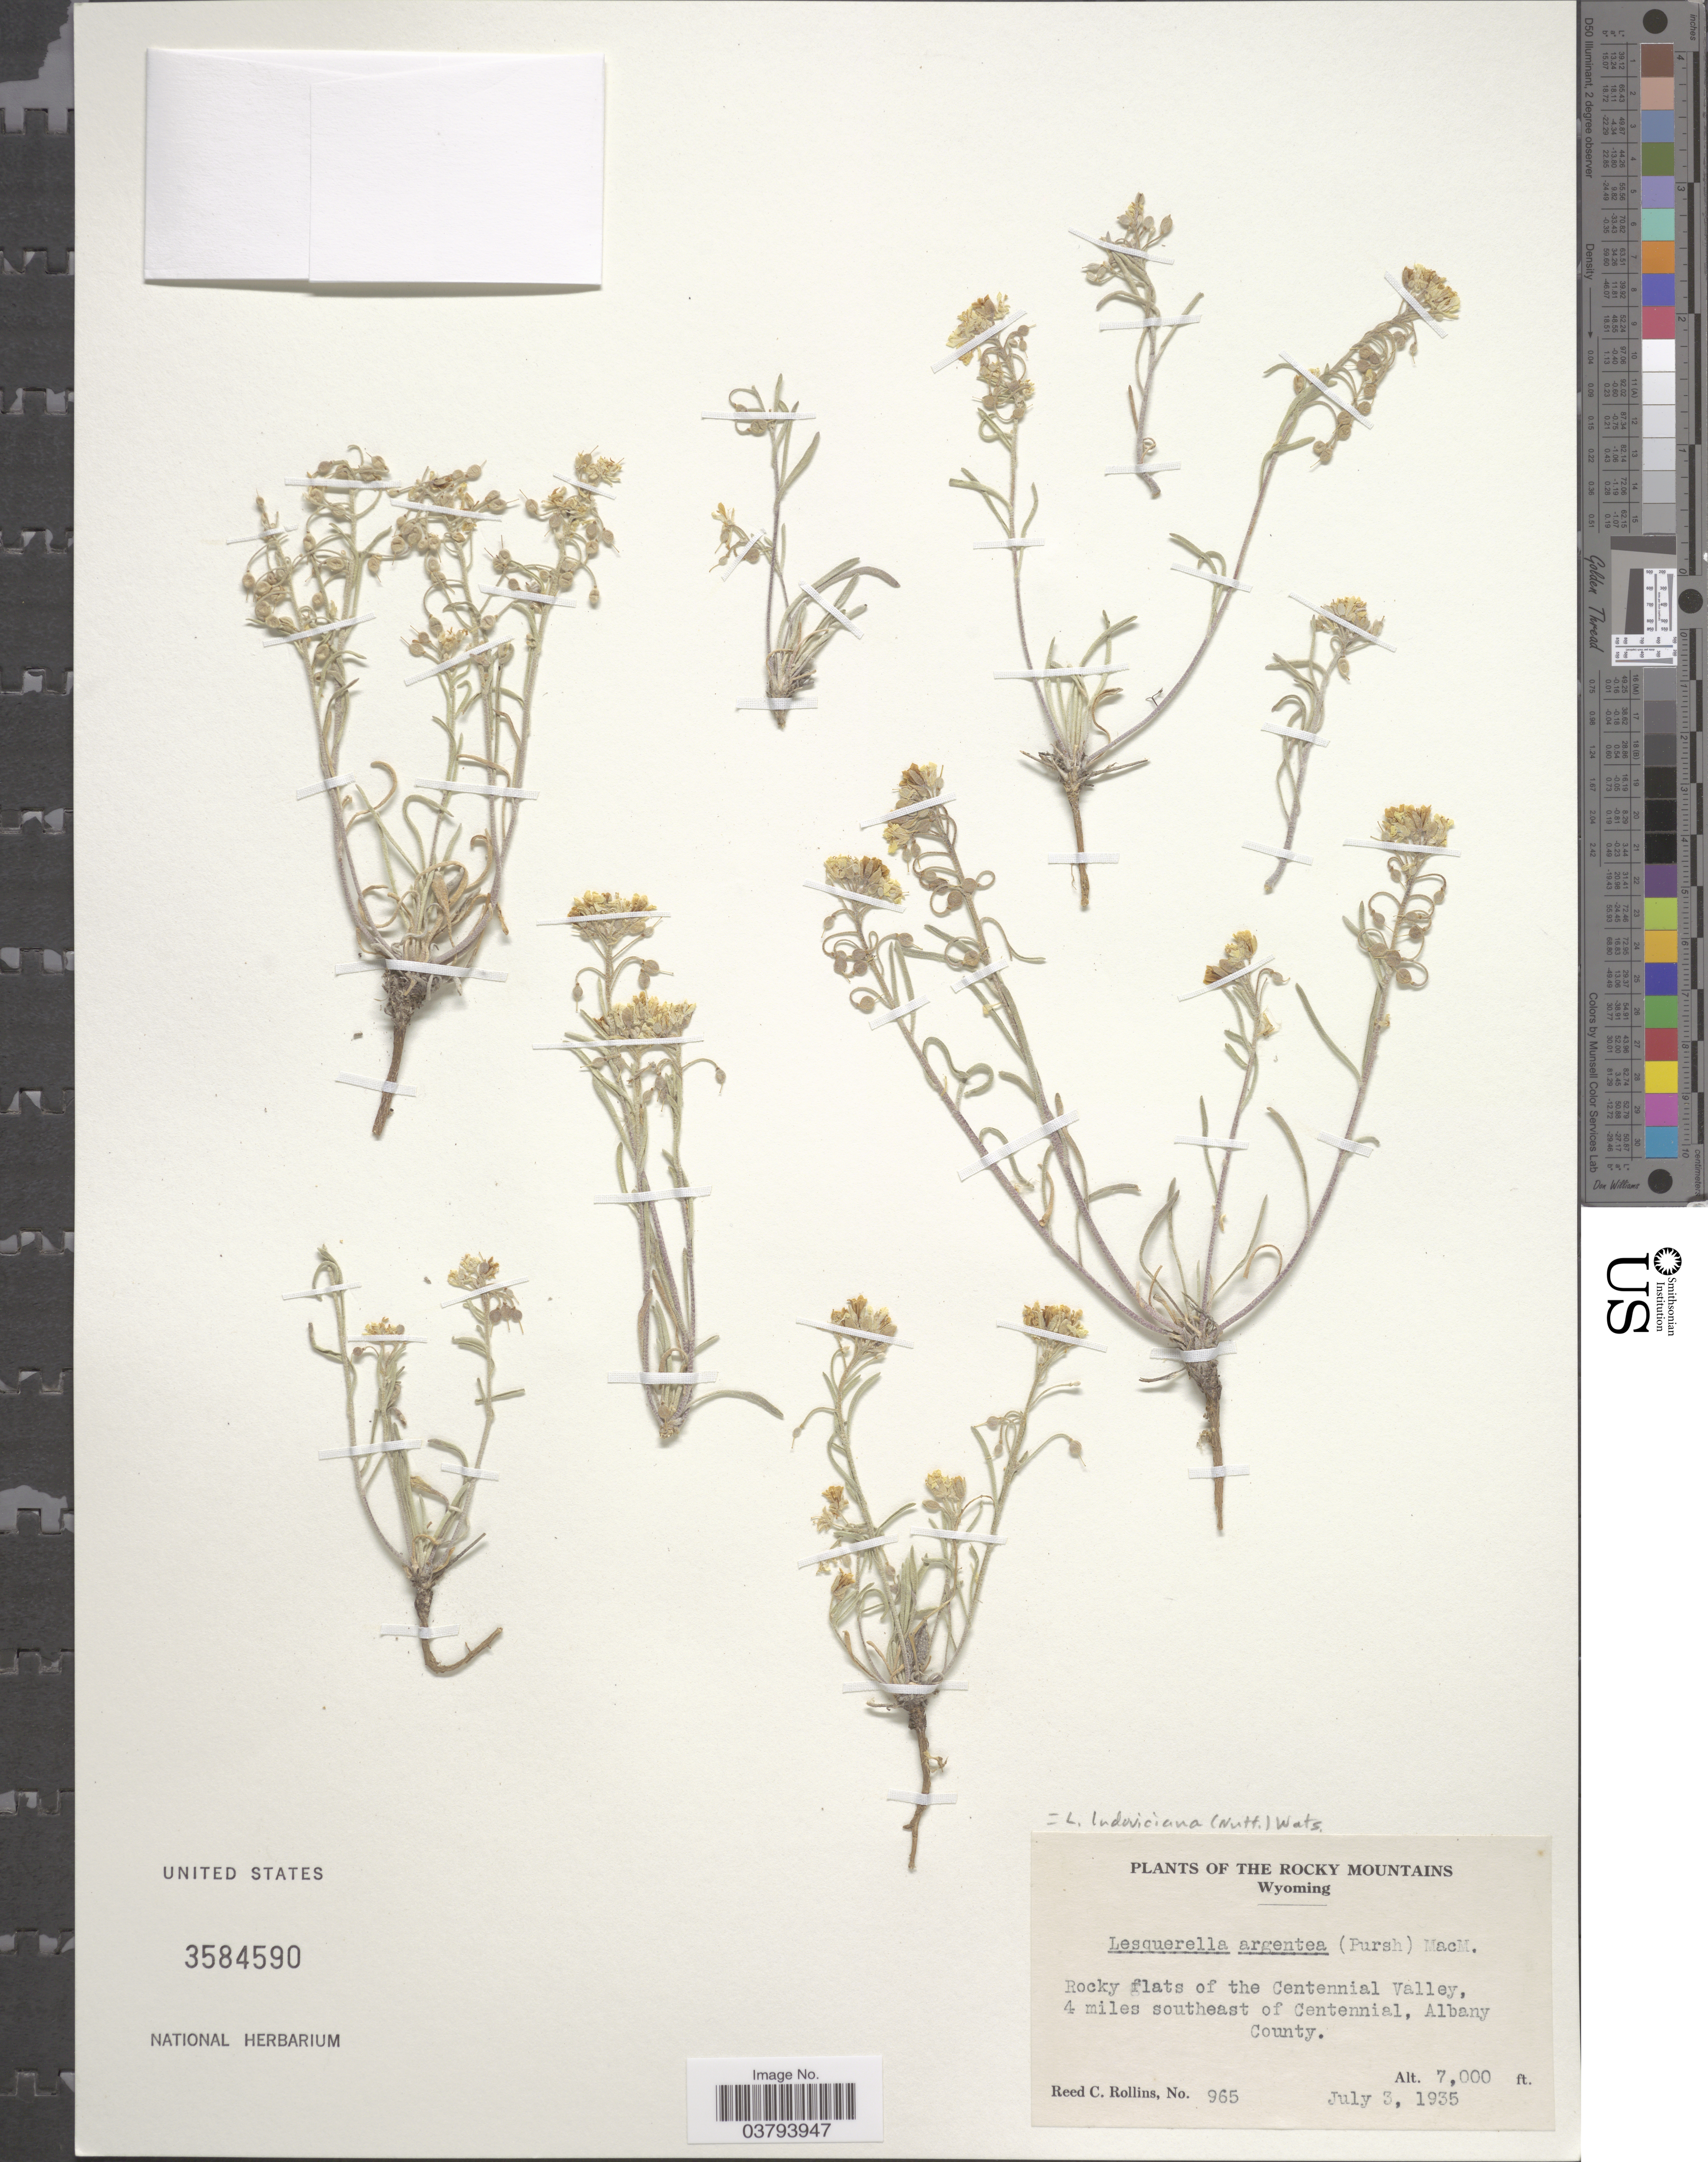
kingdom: Plantae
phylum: Tracheophyta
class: Magnoliopsida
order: Brassicales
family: Brassicaceae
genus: Lesquerella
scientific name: Lesquerella ludoviciana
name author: (Nutt.) S. Watson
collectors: R. C. Rollins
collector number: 965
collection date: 1935-07-03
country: United States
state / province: Wyoming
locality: The Rocky Mountains. The Centennial Valley, 4 miles southeast of Centennial, Albany County.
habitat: rocky flat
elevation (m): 2134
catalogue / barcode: US 3584590